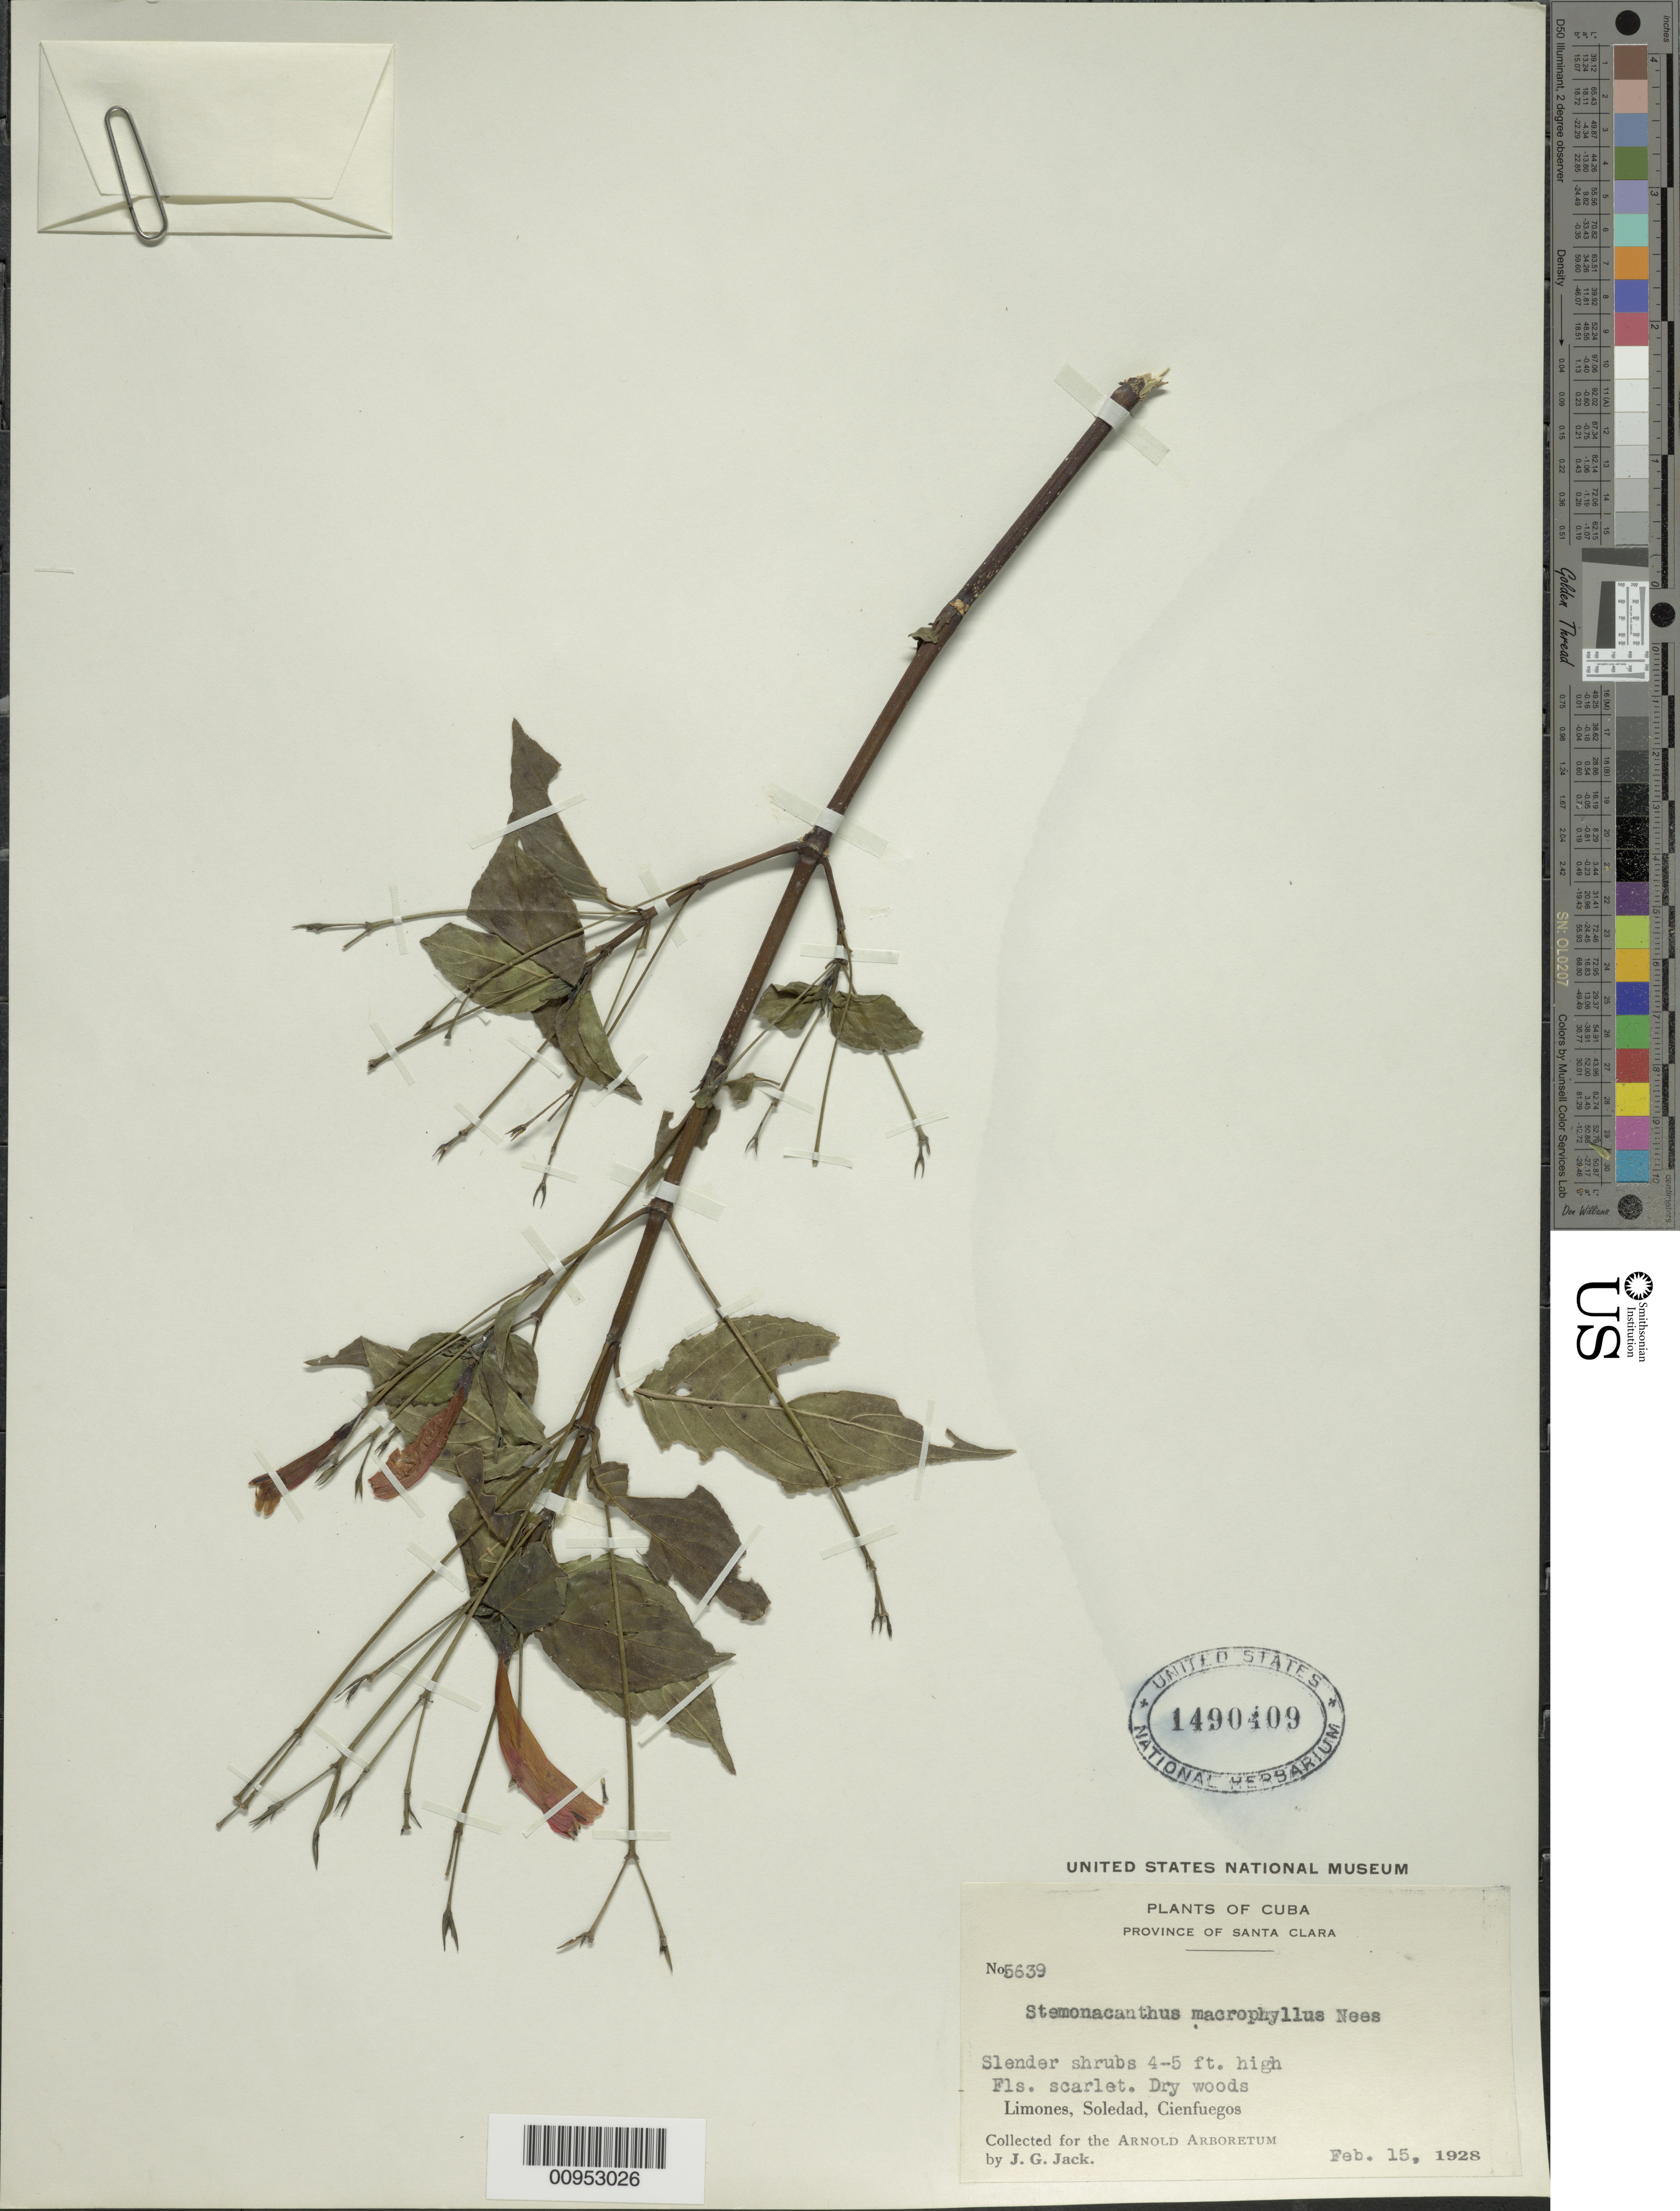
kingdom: Plantae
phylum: Tracheophyta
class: Magnoliopsida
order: Lamiales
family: Acanthaceae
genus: Ruellia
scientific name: Ruellia macrophylla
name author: Vahl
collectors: J. G. Jack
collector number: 5639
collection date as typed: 15 Feb 1928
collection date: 1928-02-15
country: Cuba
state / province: Cienfuegos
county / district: Dry forest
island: Cuba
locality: Limones, Soledad, Cienfuegos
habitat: Dry woods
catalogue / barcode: US 1490409